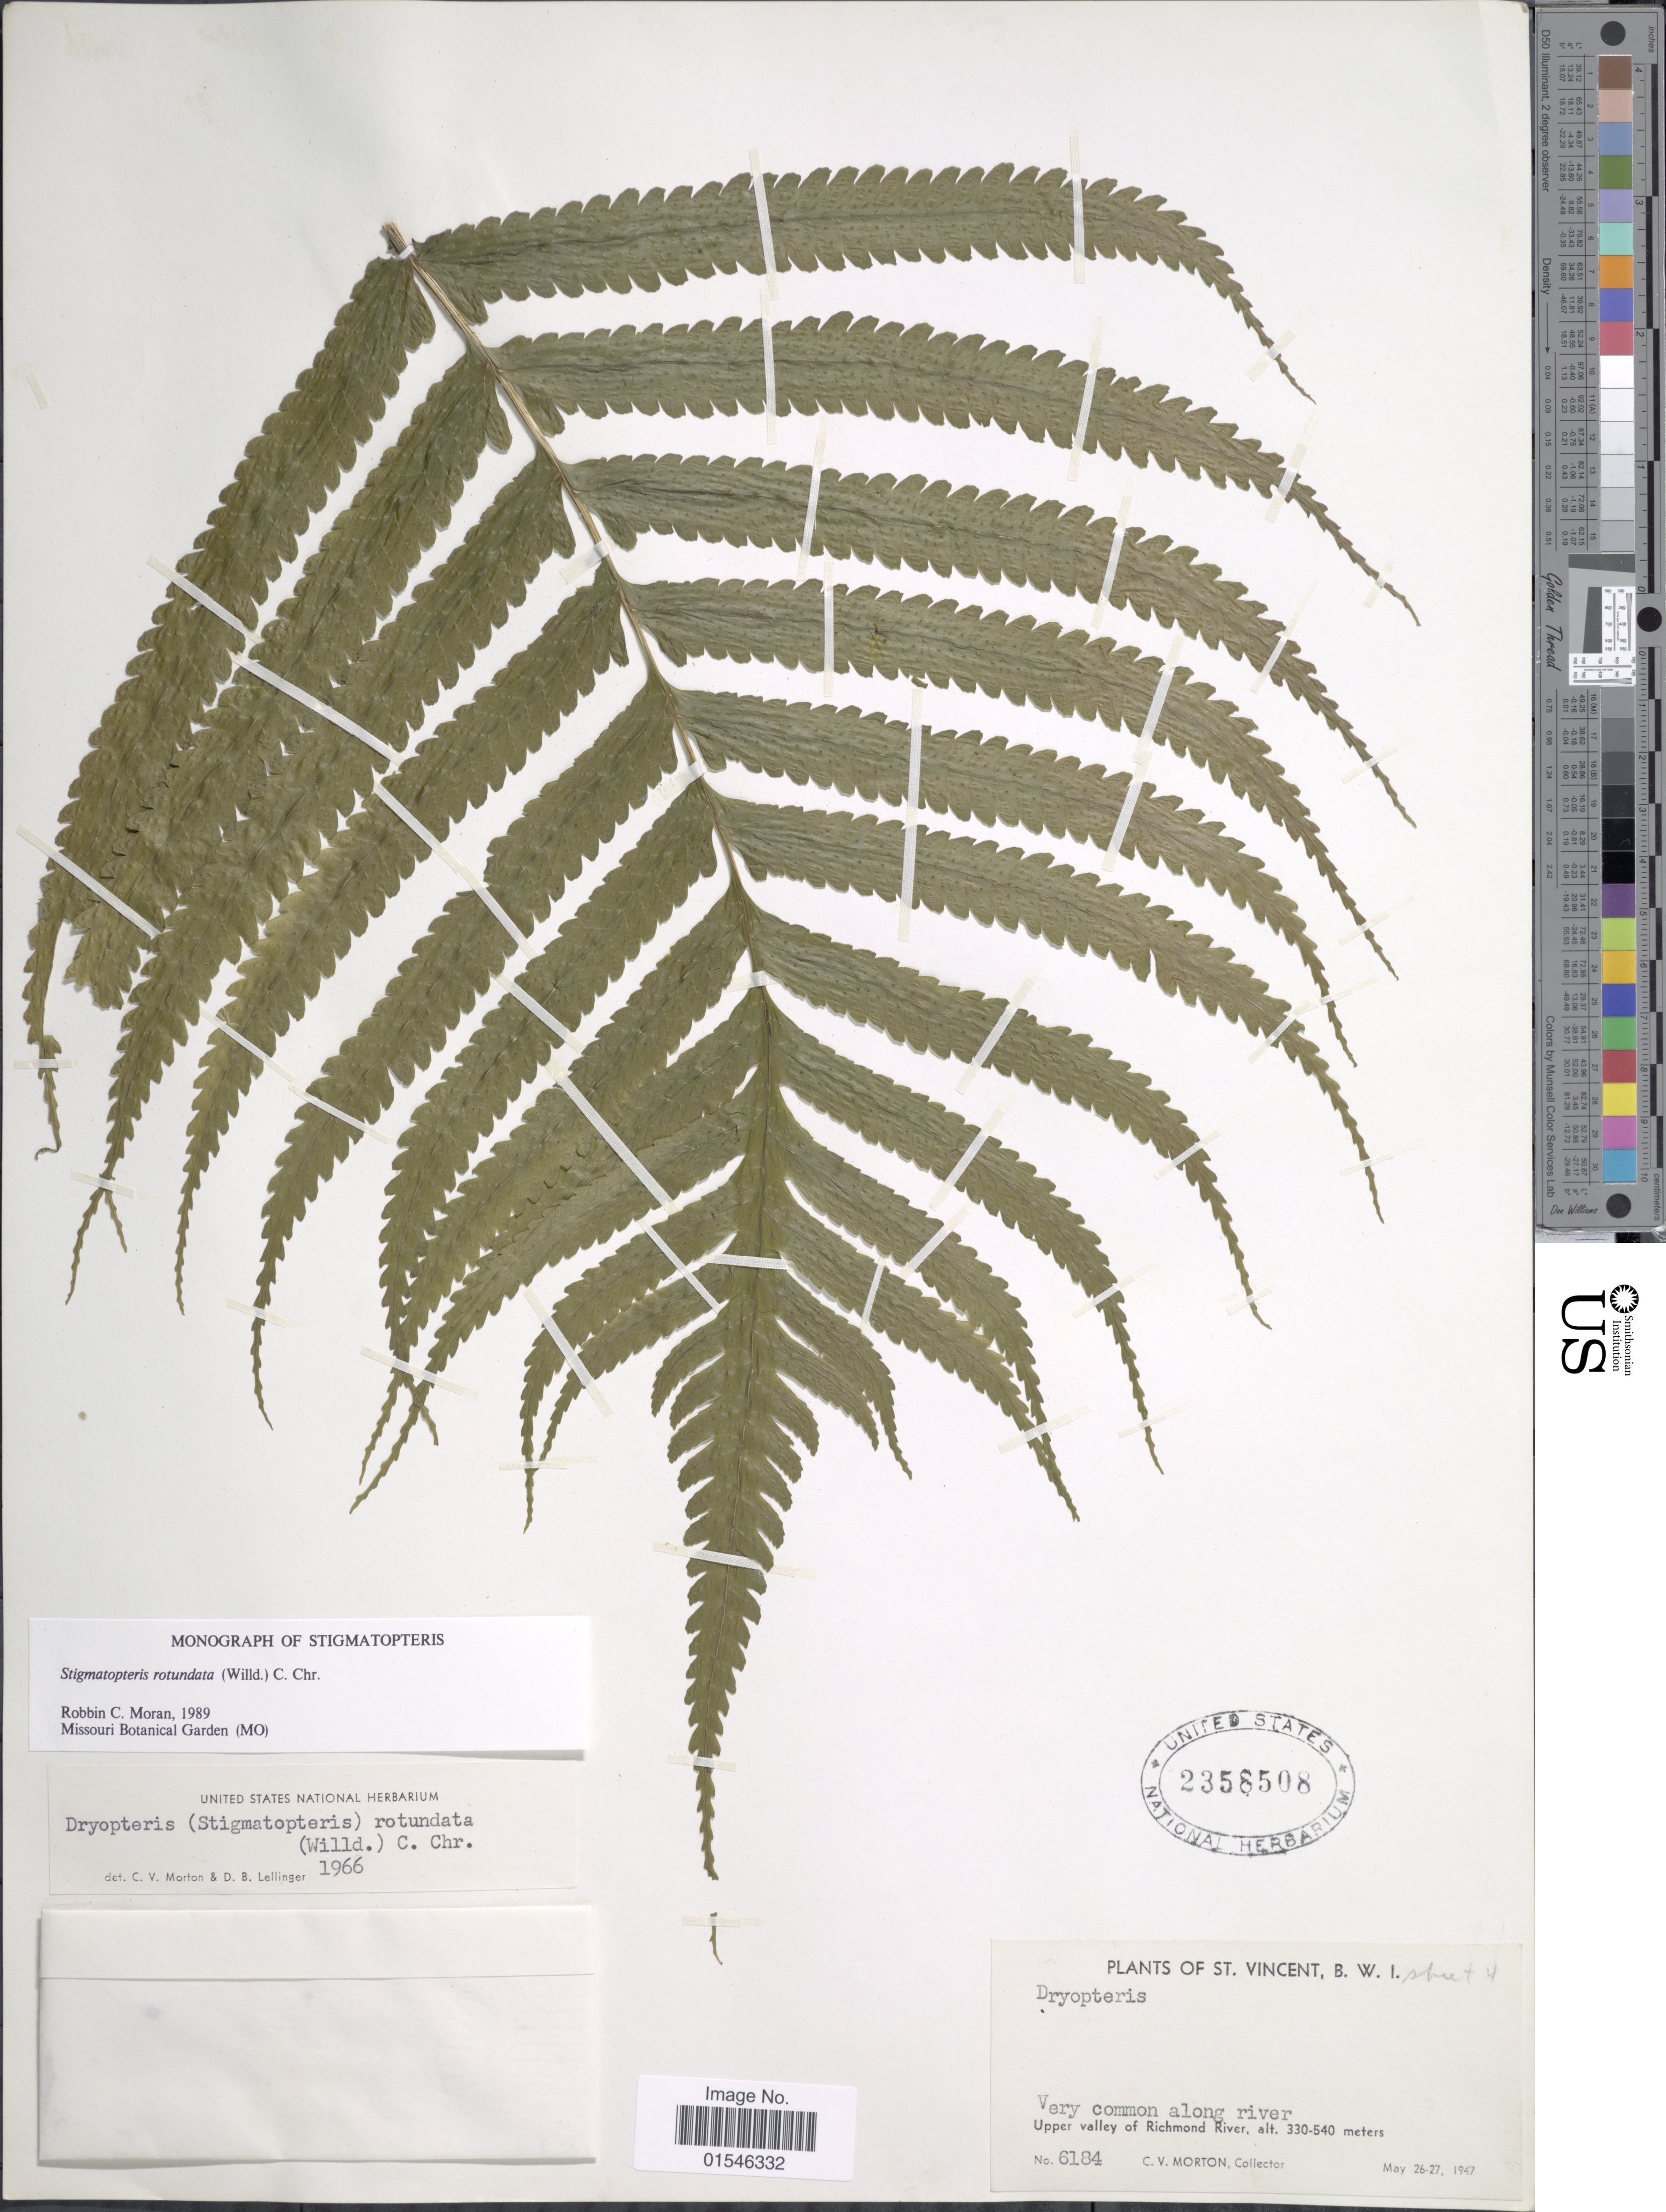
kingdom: Plantae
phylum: Tracheophyta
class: Polypodiopsida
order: Polypodiales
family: Dryopteridaceae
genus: Stigmatopteris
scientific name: Stigmatopteris rotundata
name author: (Willd.) C. Chr.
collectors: C. V. Morton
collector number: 6184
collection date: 1947-05-26/1947-05-27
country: St. Vincent - Grenadines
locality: St Vincent, B.W.I. Very common along river, Upper valley of Richmond River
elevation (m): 330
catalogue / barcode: US 2358508